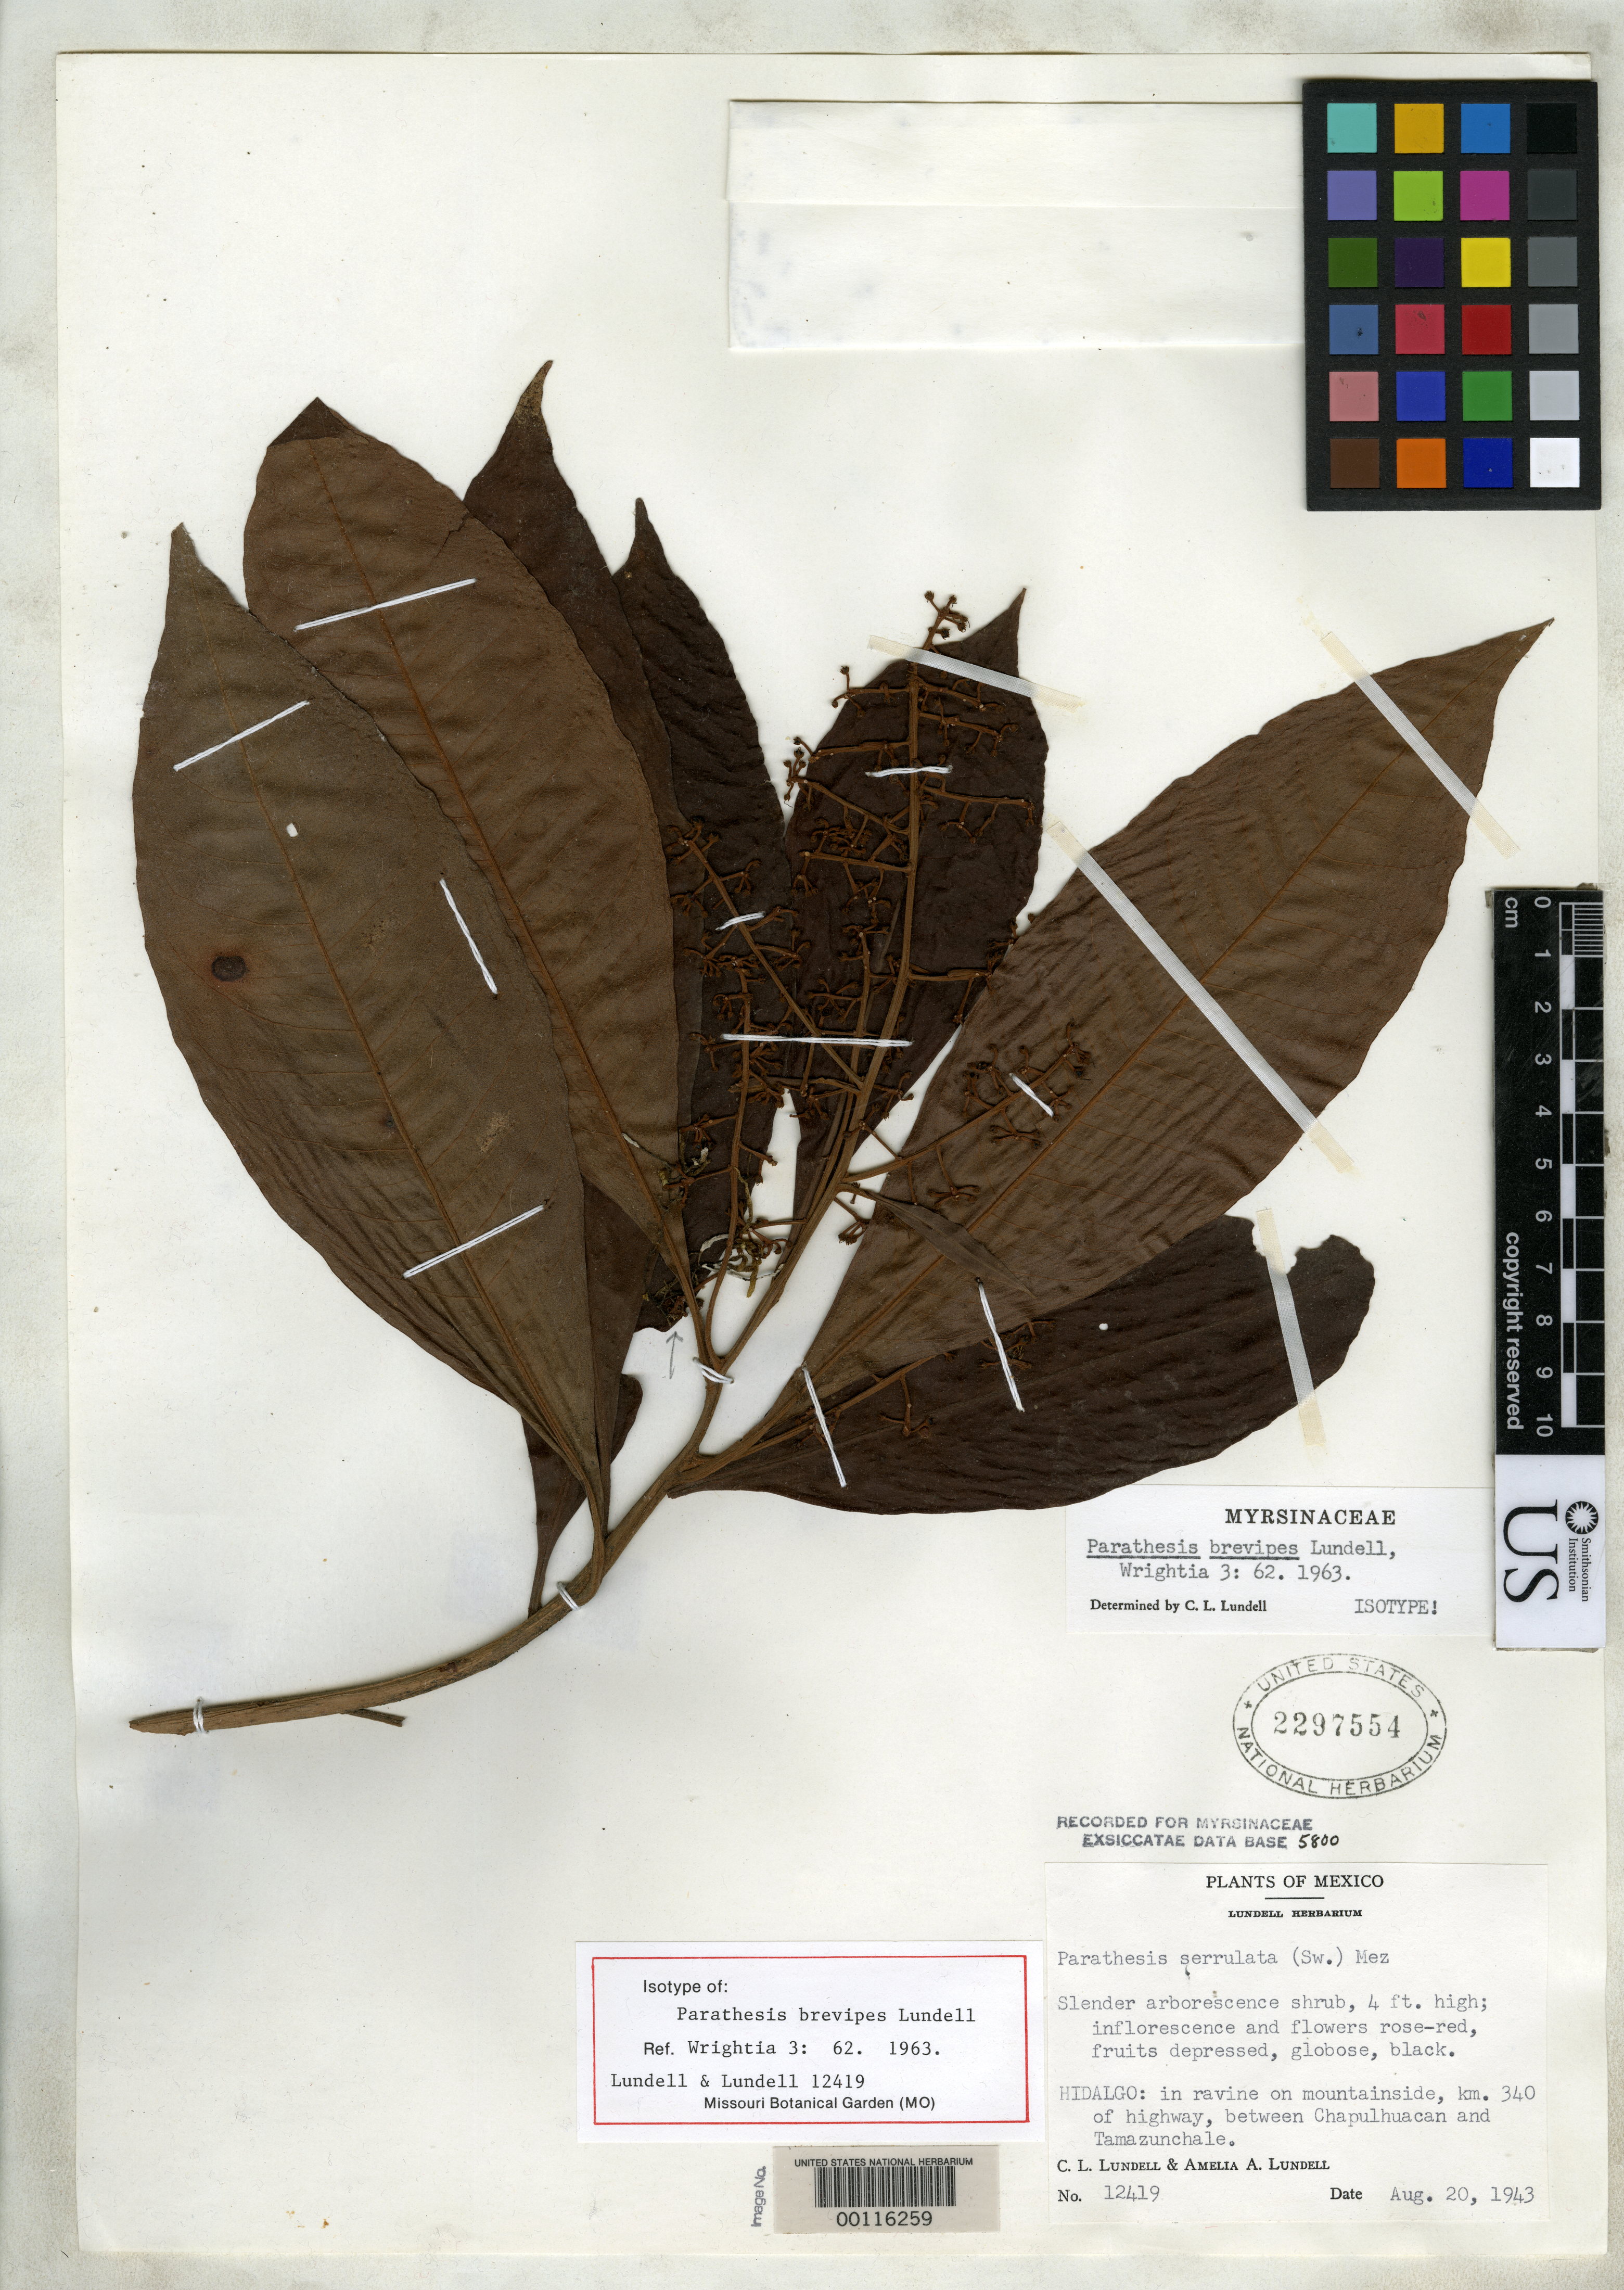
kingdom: Plantae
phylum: Tracheophyta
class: Magnoliopsida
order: Ericales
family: Primulaceae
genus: Parathesis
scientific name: Parathesis brevipes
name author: Lundell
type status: Isotype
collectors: C. L. Lundell & A. A. Lundell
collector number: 12419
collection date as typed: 20 Aug 1943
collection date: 1943-08-20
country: Mexico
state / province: Hidalgo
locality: Between Chapulhuacan & Tamazunchale, km 340 of highway.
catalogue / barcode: US 2297554